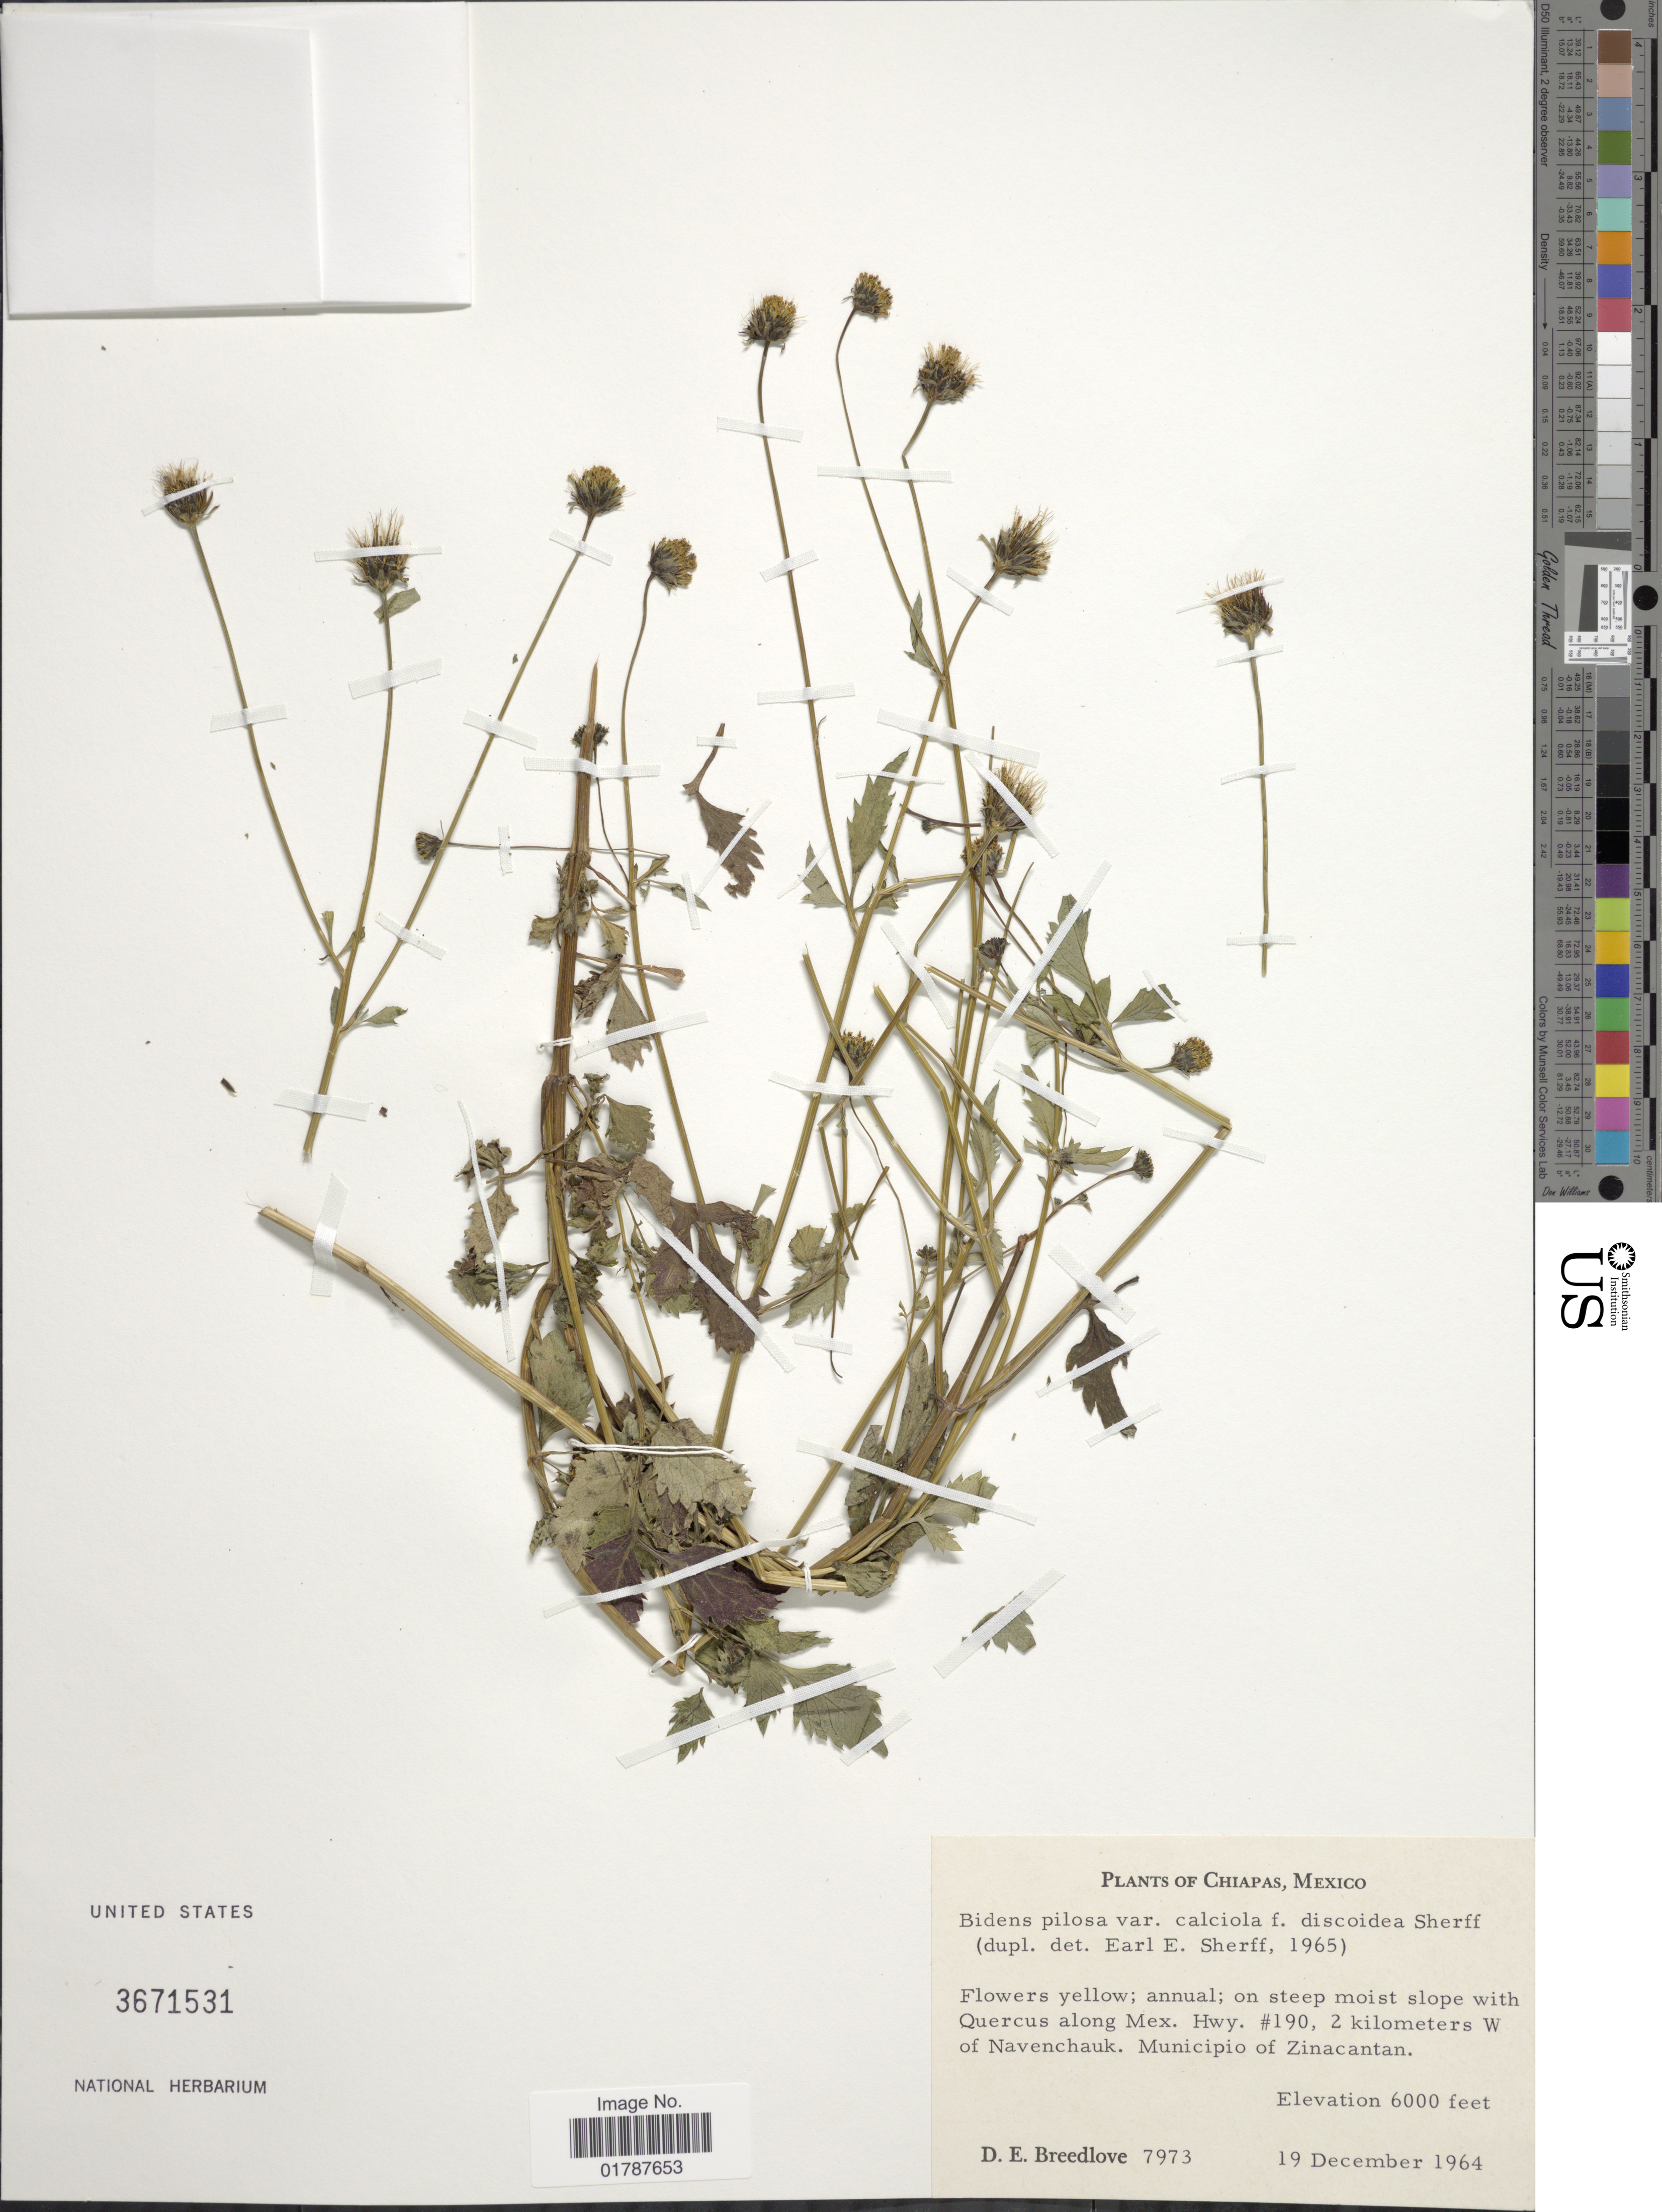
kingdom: Plantae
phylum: Tracheophyta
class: Magnoliopsida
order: Asterales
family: Asteraceae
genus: Bidens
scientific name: Bidens pilosa var. calcicola f. discoidea Sherff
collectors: D. E. Breedlove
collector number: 7973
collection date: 1964-12-19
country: Mexico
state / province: Chiapas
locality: Along Mex. Hwy. #190, 2 kilometers W of Navenchauk, Municipio of Zinacantan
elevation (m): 1829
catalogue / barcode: US 3671531